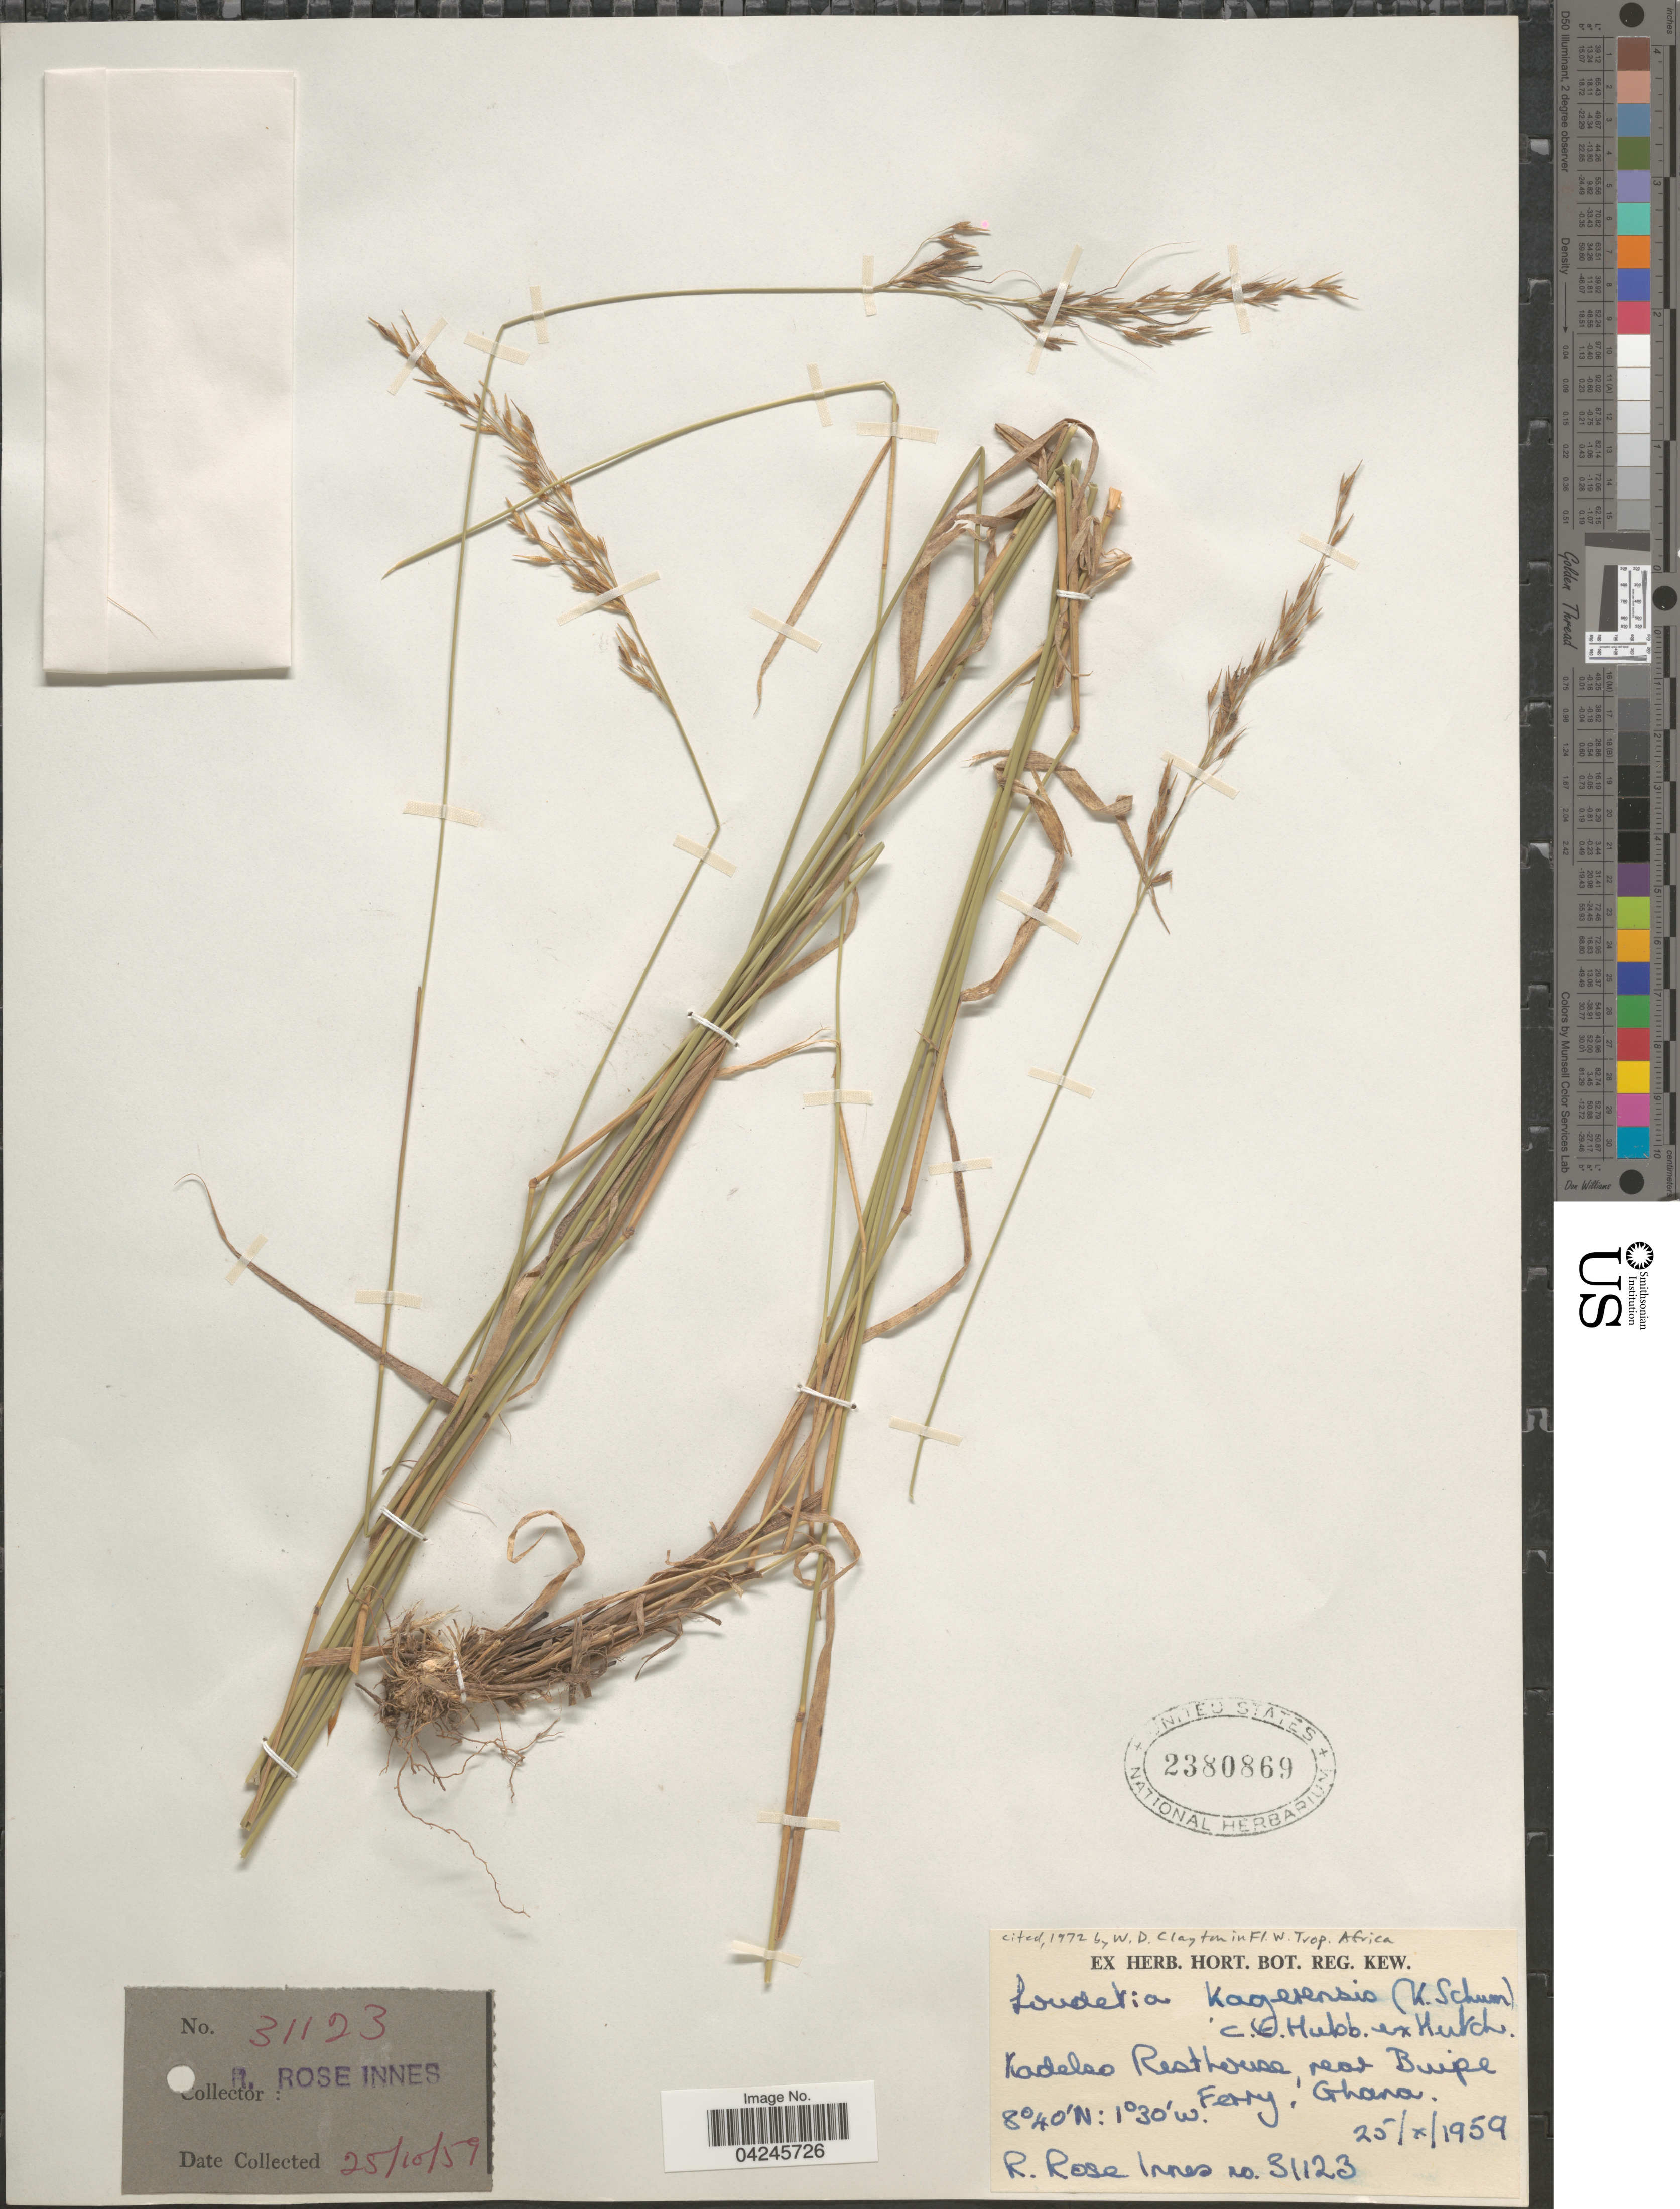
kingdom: Plantae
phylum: Tracheophyta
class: Liliopsida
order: Poales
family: Poaceae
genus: Loudetia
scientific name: Loudetia kagerensis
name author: (K. Schum.) Hutch.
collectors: R. Rose-Innes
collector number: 31123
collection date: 1959-10-25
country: Ghana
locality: Kadelso Resthouse, near Buipe Ferry.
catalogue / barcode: US 2380869